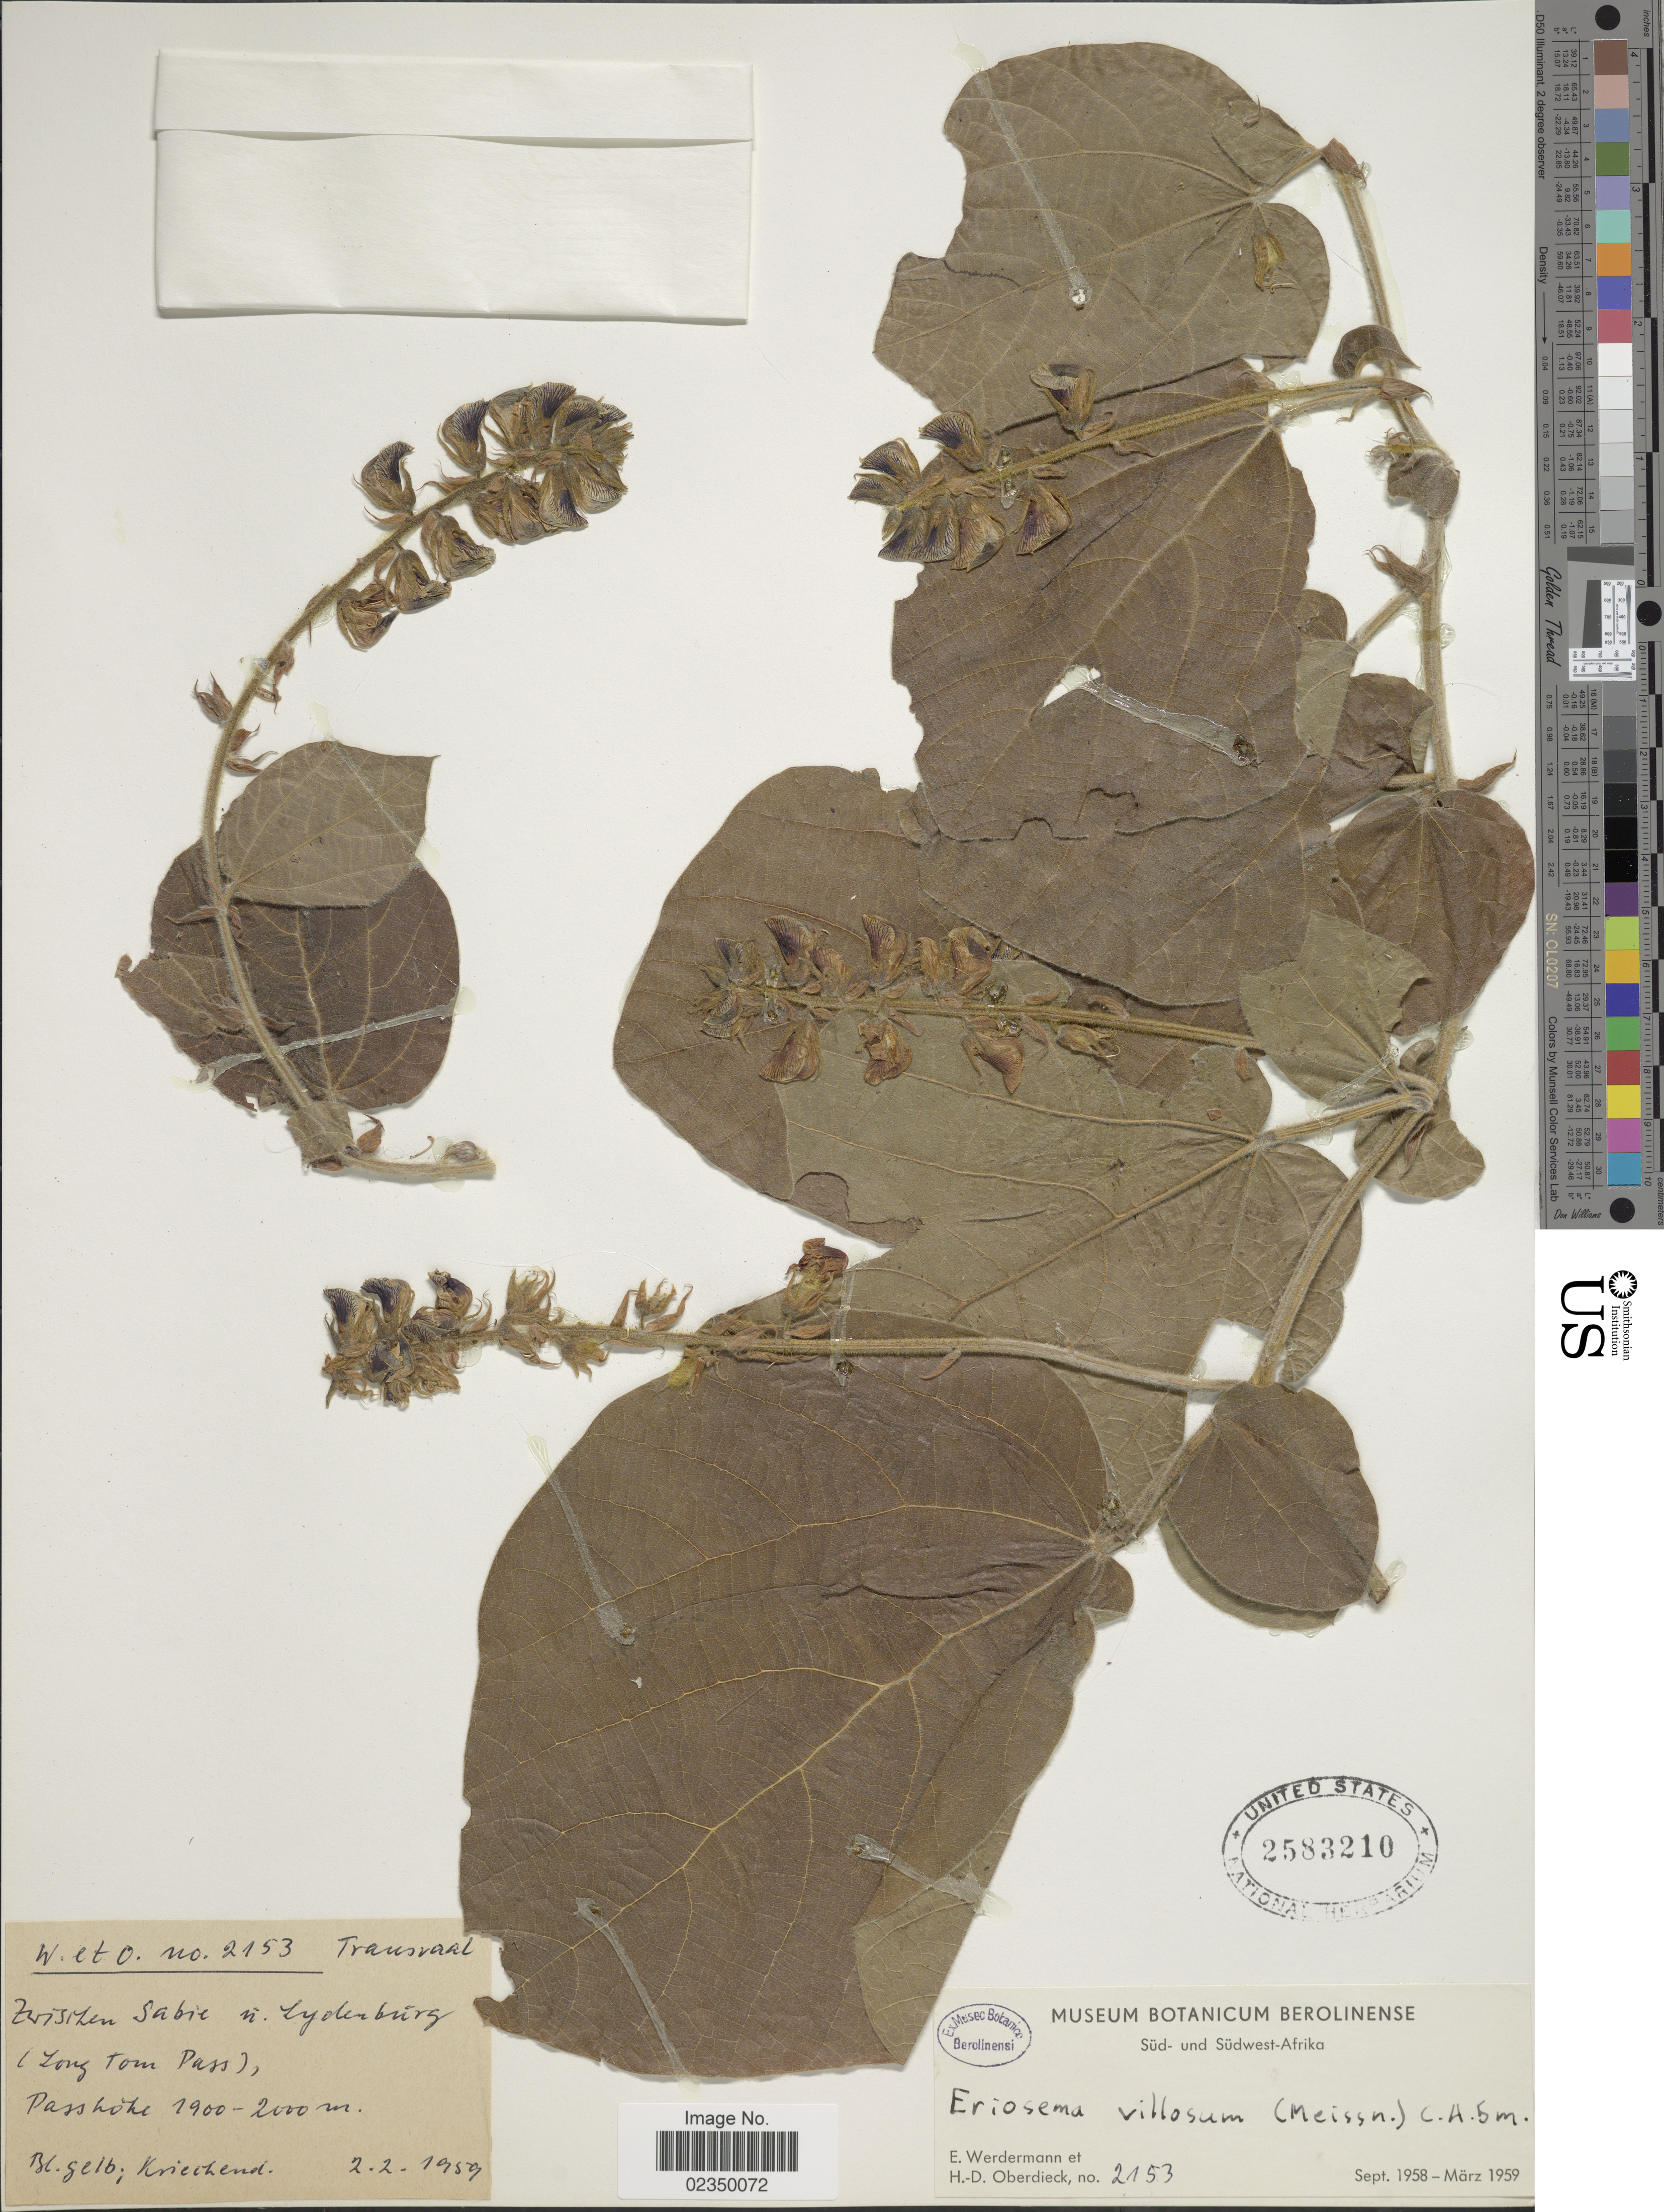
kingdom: Plantae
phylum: Tracheophyta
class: Magnoliopsida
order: Fabales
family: Fabaceae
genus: Eriosema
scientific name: Eriosema villosum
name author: (Meissner) Burtt Davy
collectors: E. Werdermann & H. Oberdieck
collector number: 2153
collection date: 1959-02-02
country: South Africa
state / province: Mpumalanga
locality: Sud-und-Sudwest-Afrika. Zwischen Sabie u. Lydenburg. (Long Tom Pass). Transvaal.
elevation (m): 1900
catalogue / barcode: US 2583210